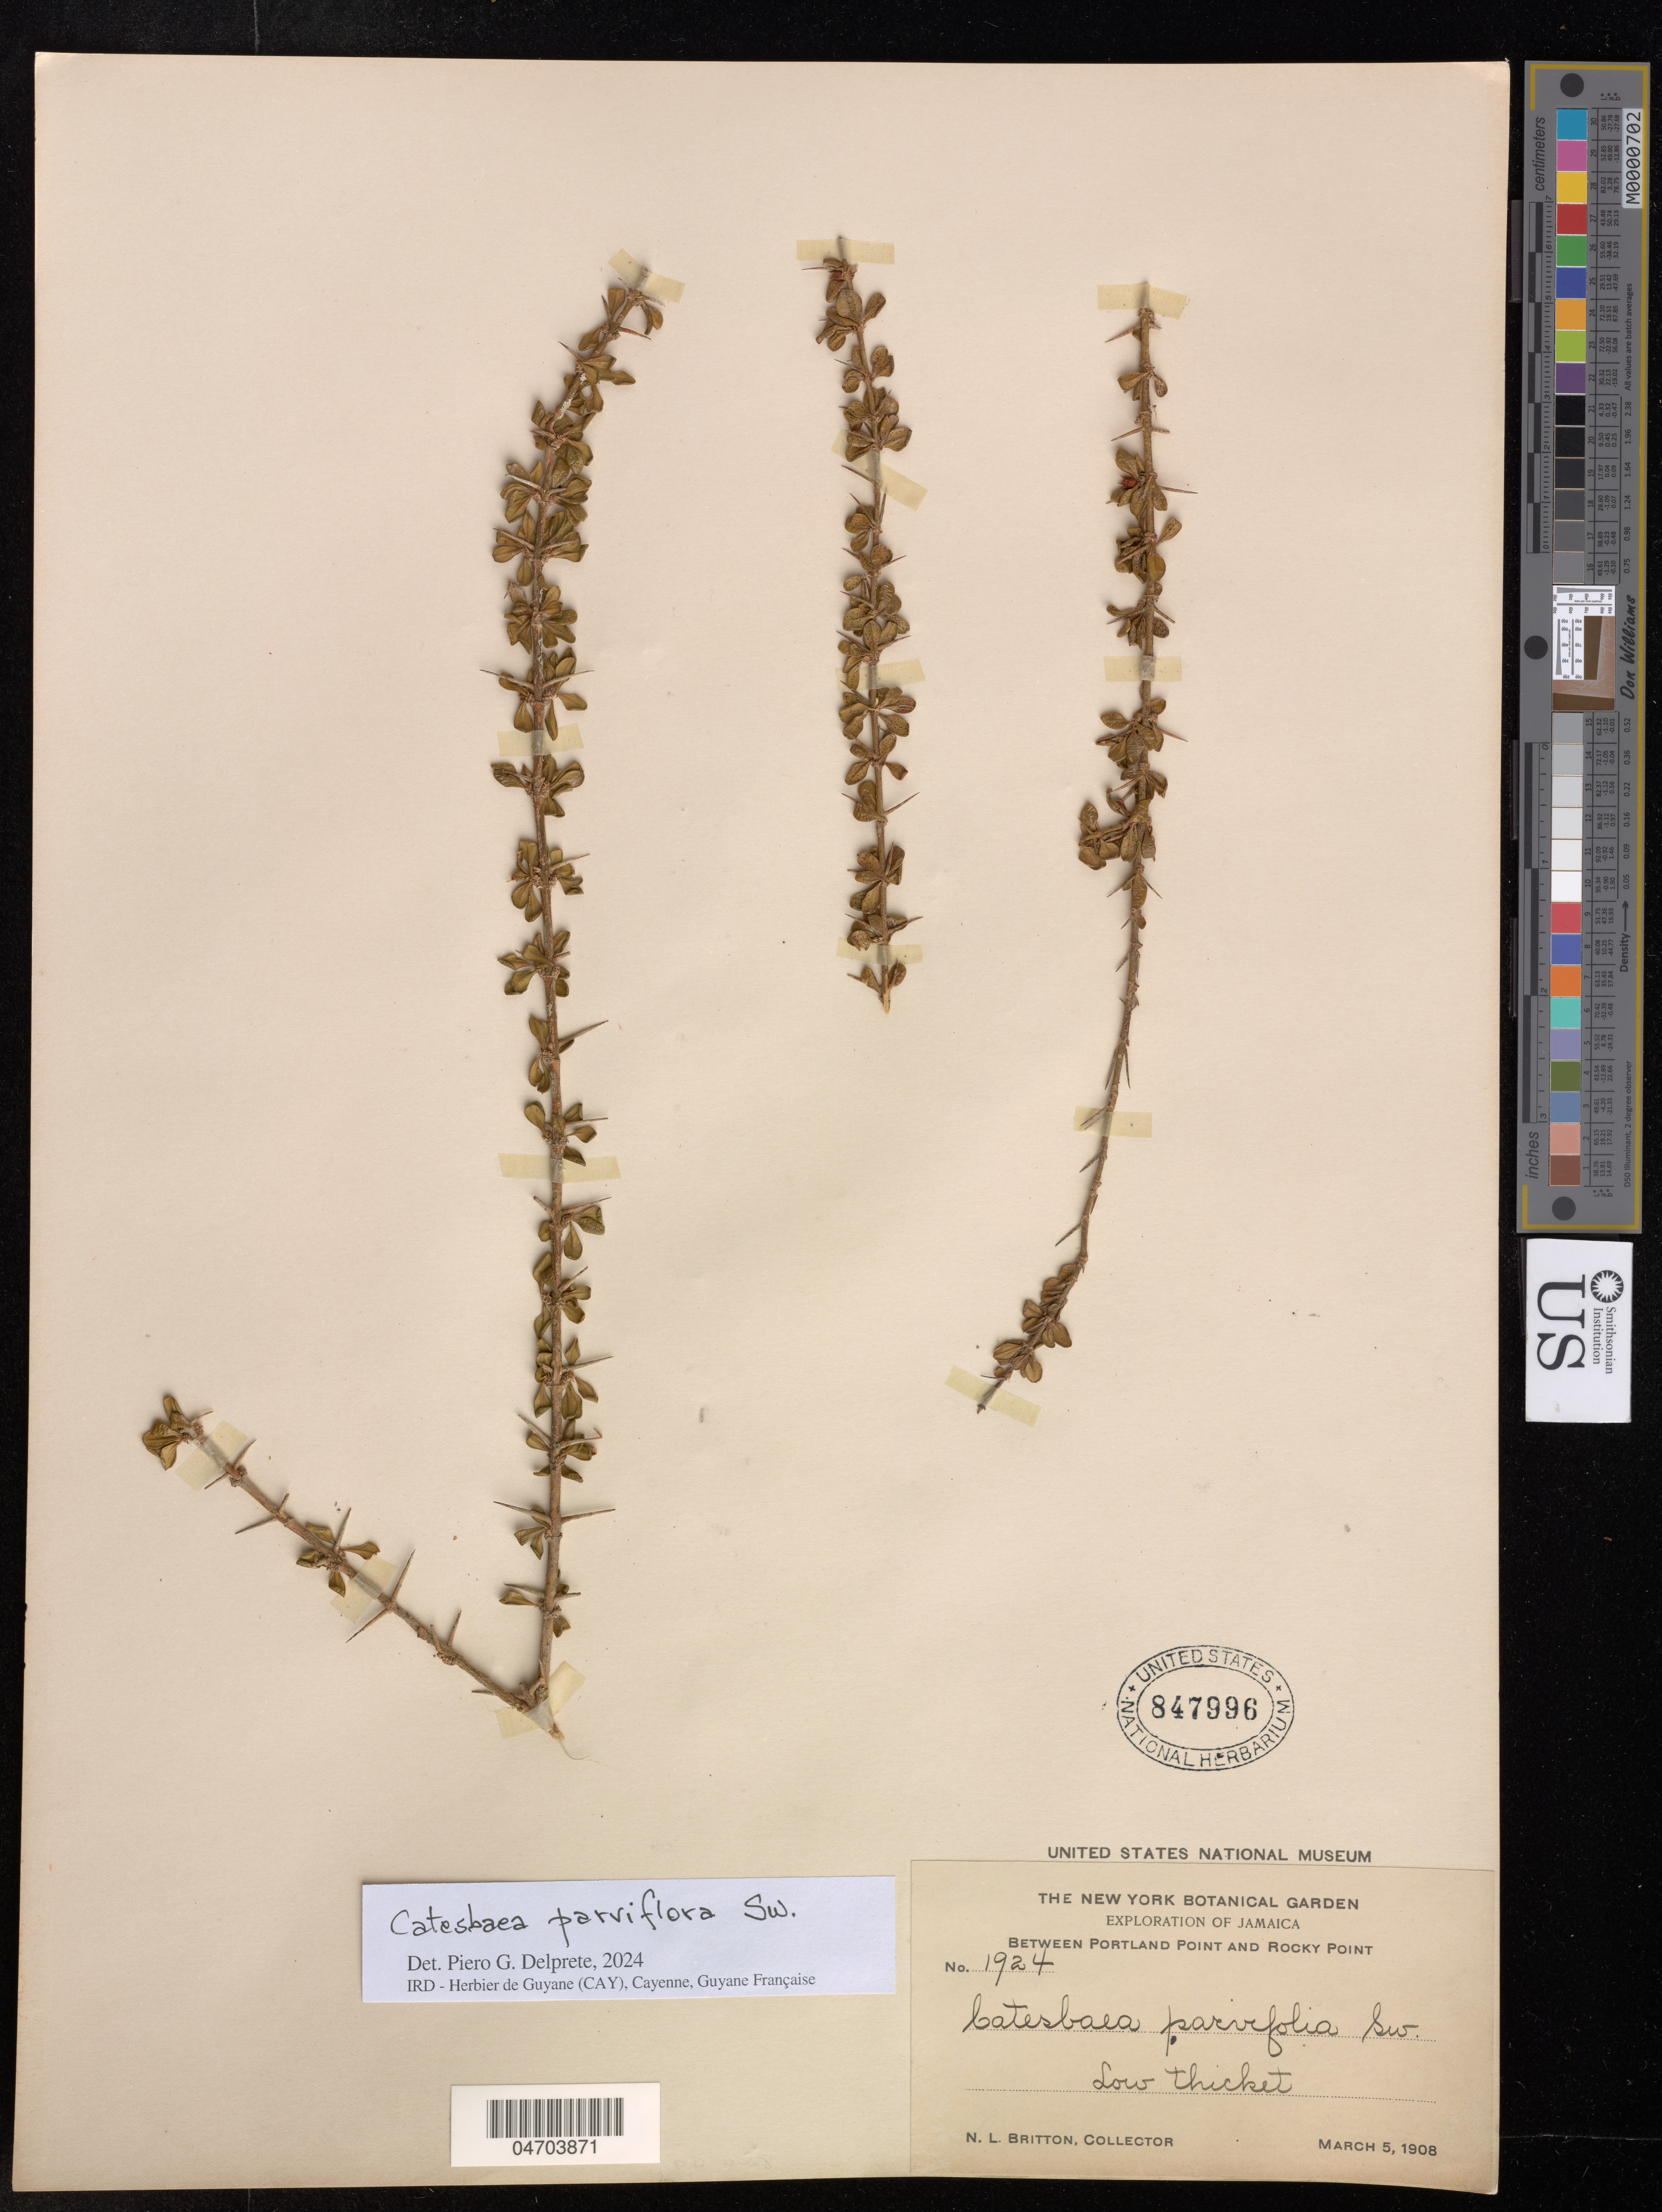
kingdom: Plantae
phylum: Tracheophyta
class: Magnoliopsida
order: Gentianales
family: Rubiaceae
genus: Catesbaea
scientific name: Catesbaea parviflora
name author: Sw.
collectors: N. Briton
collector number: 1924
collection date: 1908-03-05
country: Jamaica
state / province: Portland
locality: Between Portland Point and Rocky Point.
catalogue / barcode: US 847996